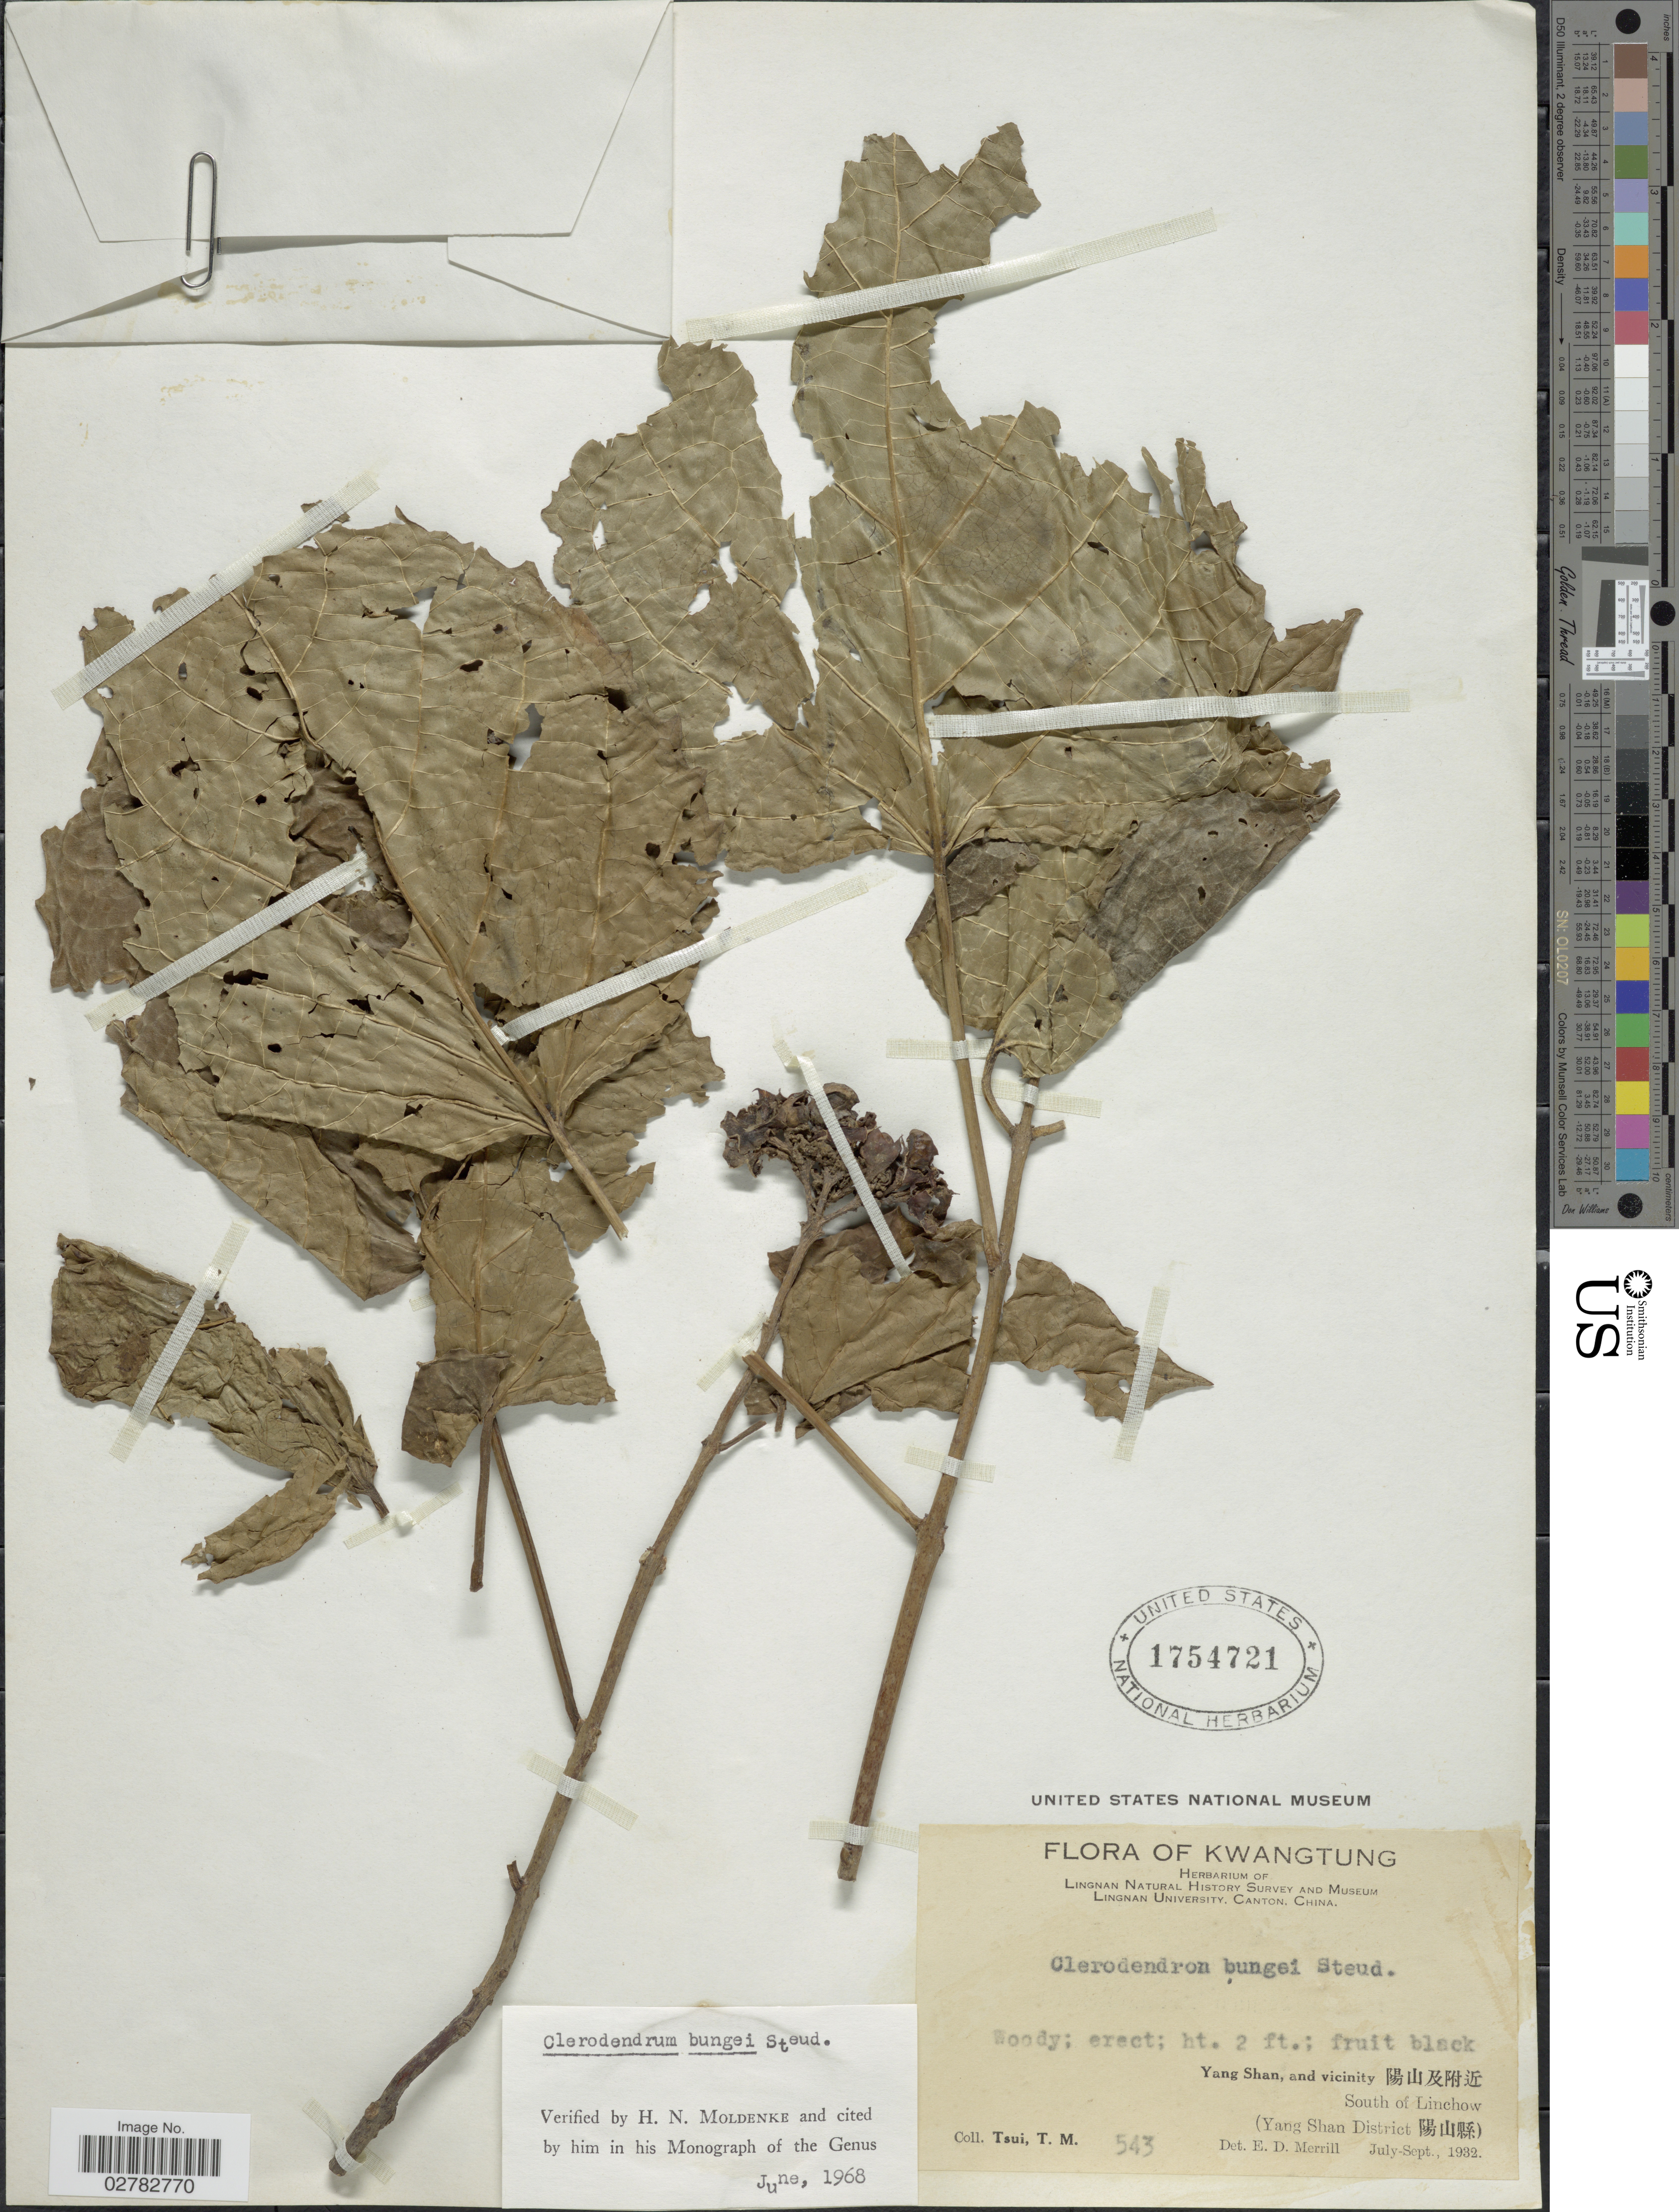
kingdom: Plantae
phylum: Tracheophyta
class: Magnoliopsida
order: Lamiales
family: Lamiaceae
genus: Clerodendrum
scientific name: Clerodendrum bungei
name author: Steud.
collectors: T. Tsui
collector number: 543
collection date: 1932-07/1932-09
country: China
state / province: Guangdong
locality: Kwangtung. Yang Shan, and vicinity X. South of Linchow. (Yang Shan District X).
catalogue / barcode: US 1754721